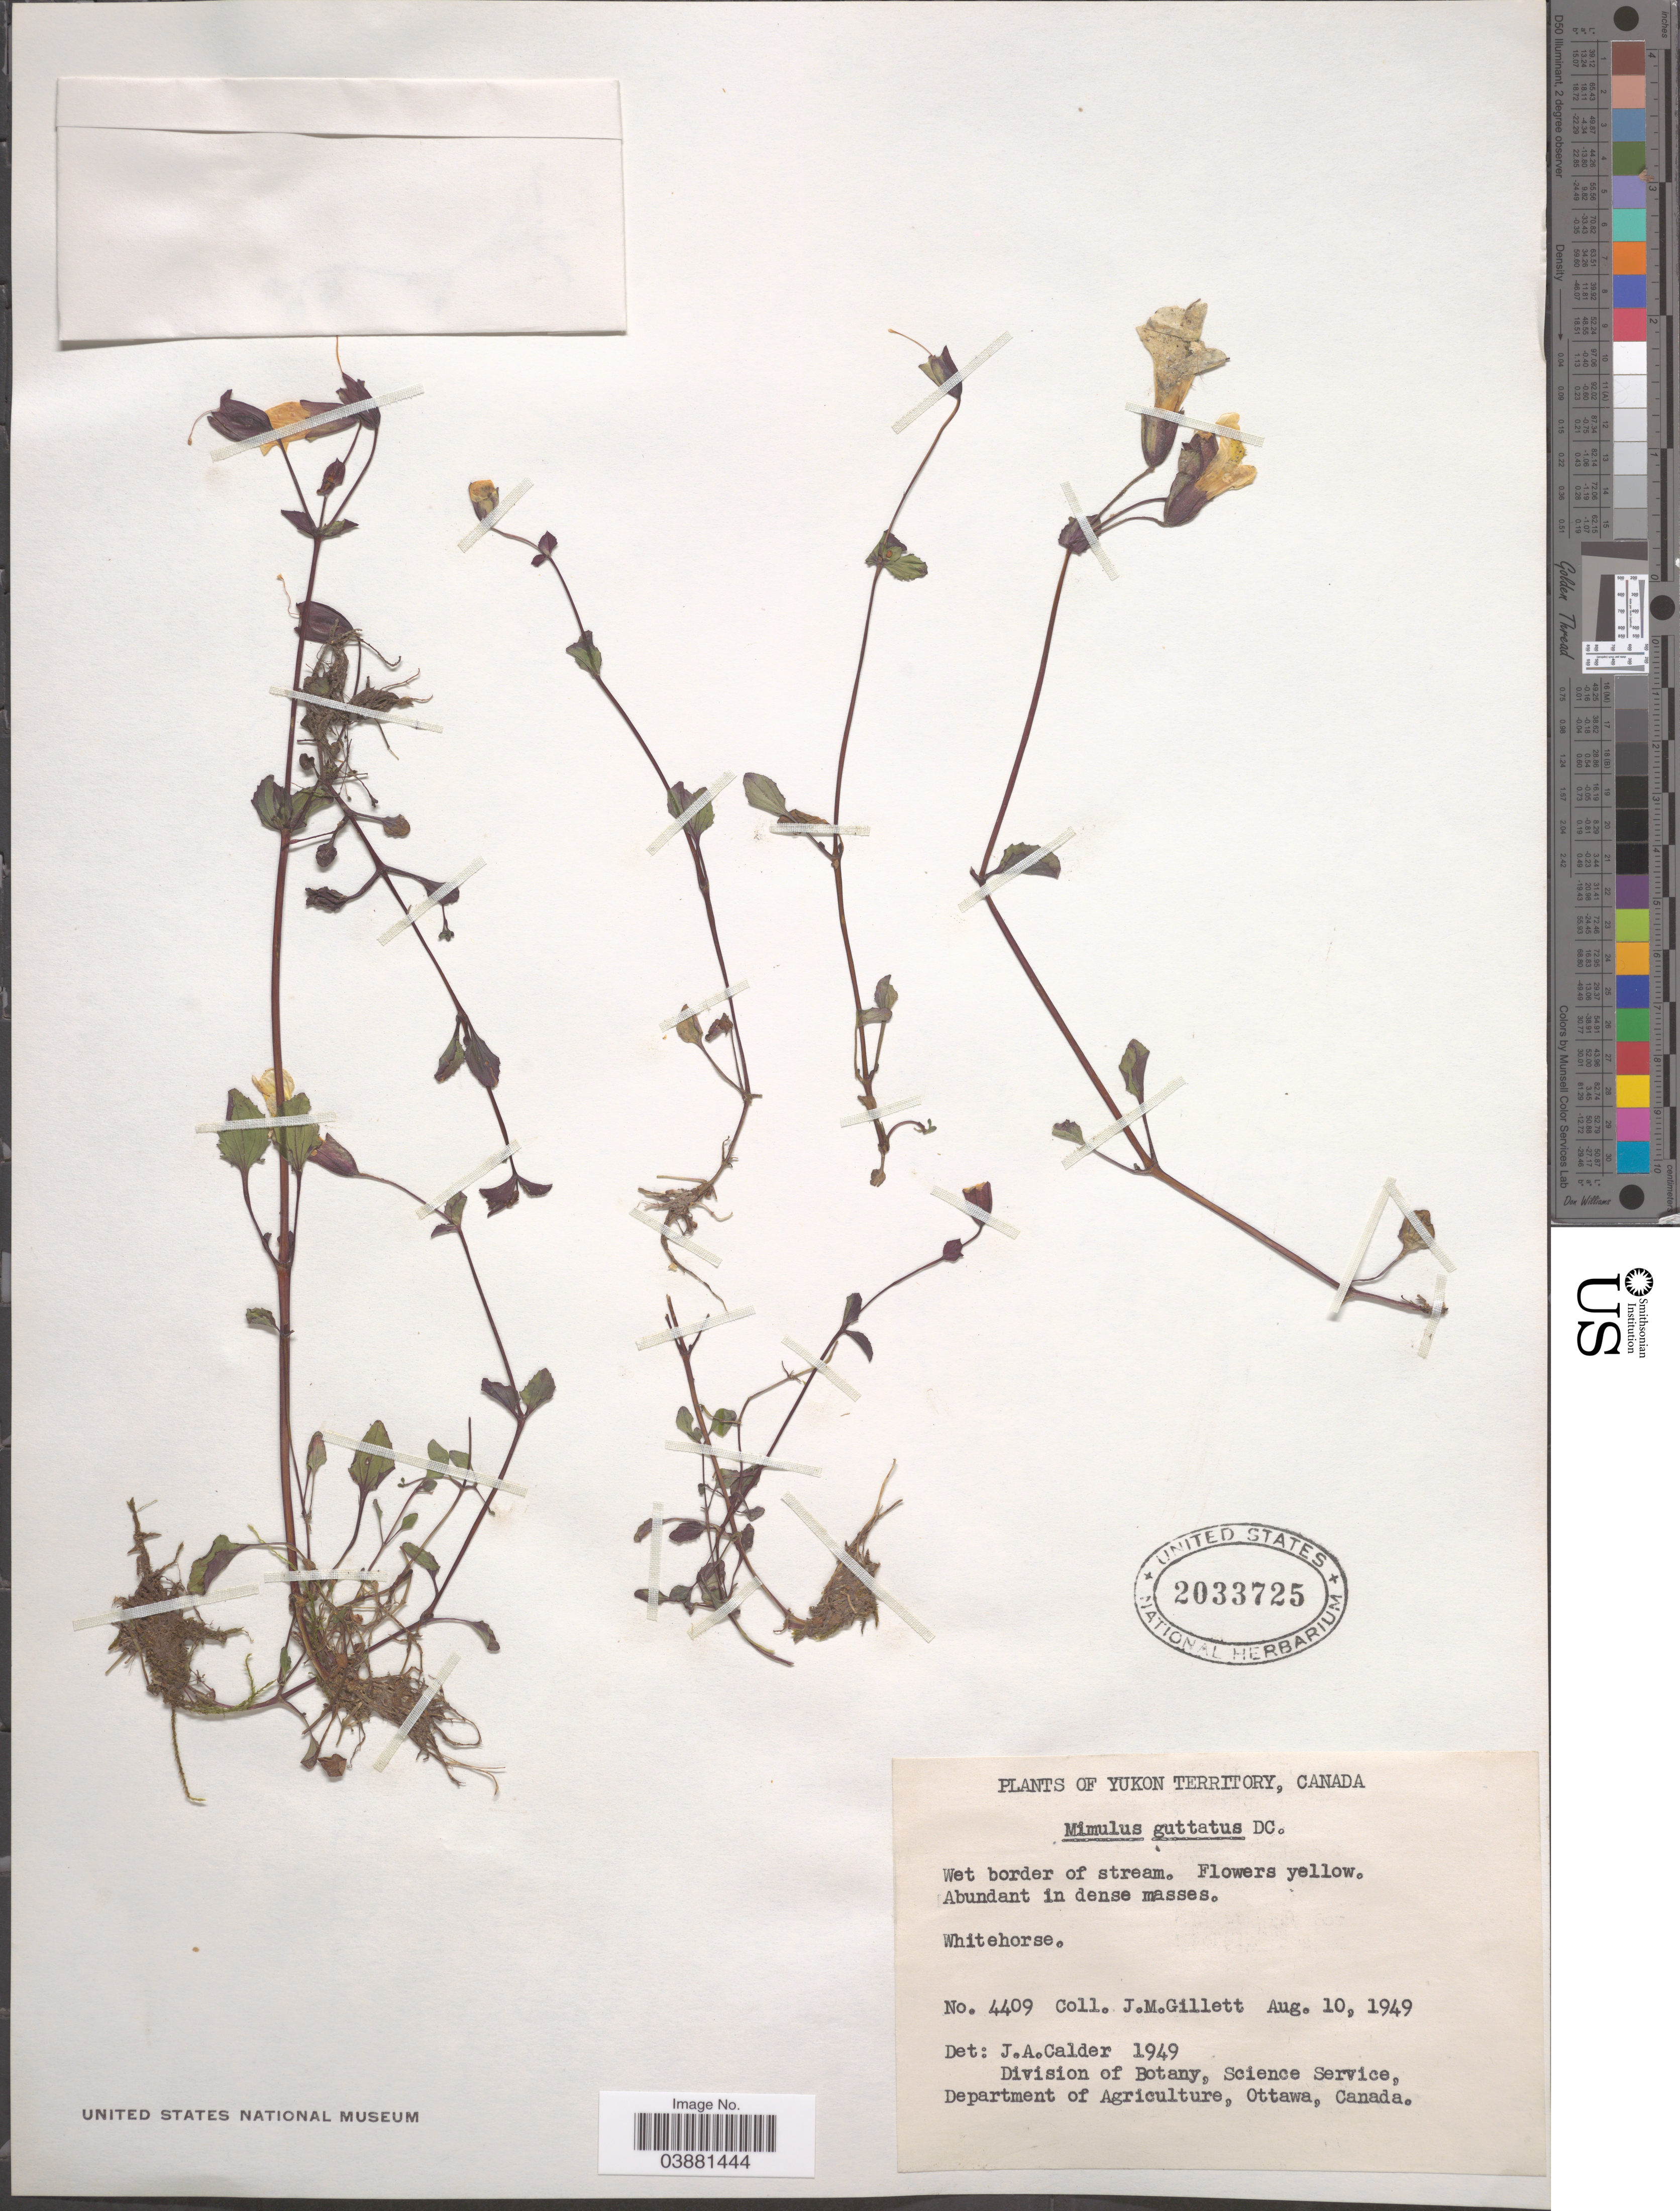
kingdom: Plantae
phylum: Tracheophyta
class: Magnoliopsida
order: Lamiales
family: Phrymaceae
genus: Mimulus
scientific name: Mimulus guttatus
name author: DC.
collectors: J. M. Gillett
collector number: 4409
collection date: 1949-08-10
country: Canada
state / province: Yukon Territory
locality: Whitehorse.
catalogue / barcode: US 2033725